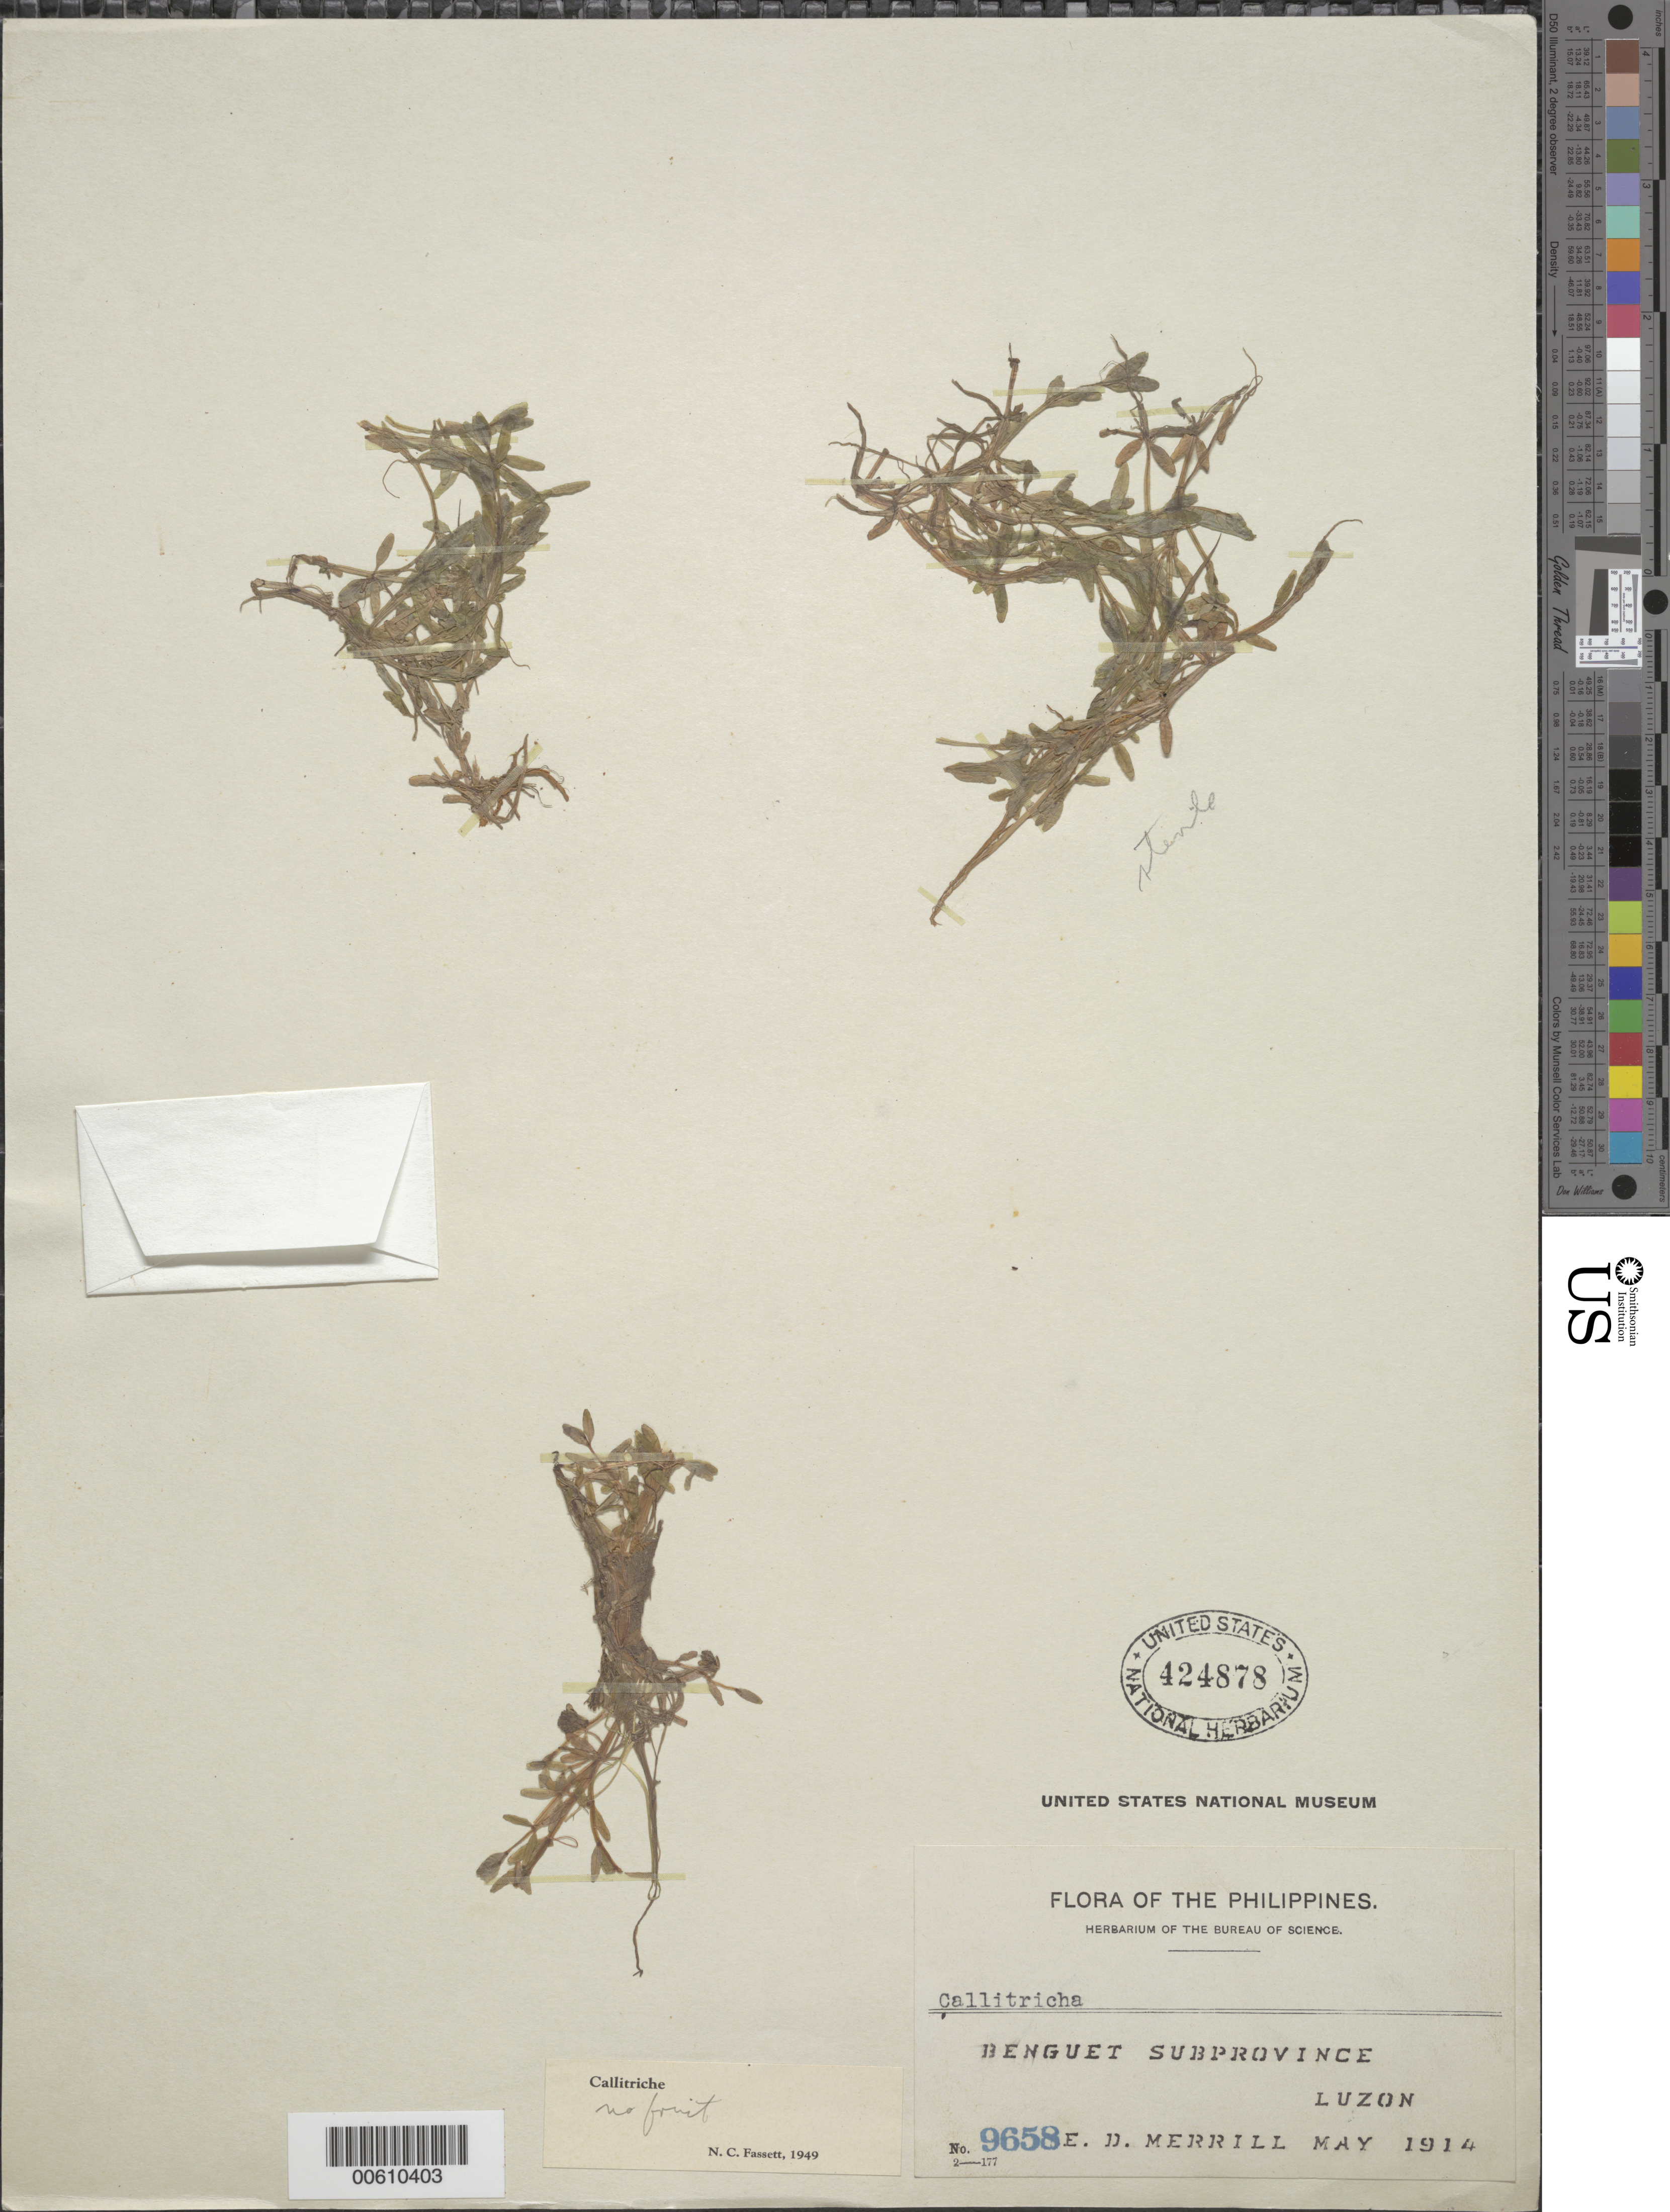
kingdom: Plantae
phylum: Tracheophyta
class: Magnoliopsida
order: Lamiales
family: Plantaginaceae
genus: Callitriche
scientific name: Callitriche sp.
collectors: E. D. Merrill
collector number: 9658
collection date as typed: May 1914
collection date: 1914-05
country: Philippines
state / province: Cordillera (Administrative Region)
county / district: Benguet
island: Luzon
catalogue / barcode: US 424878